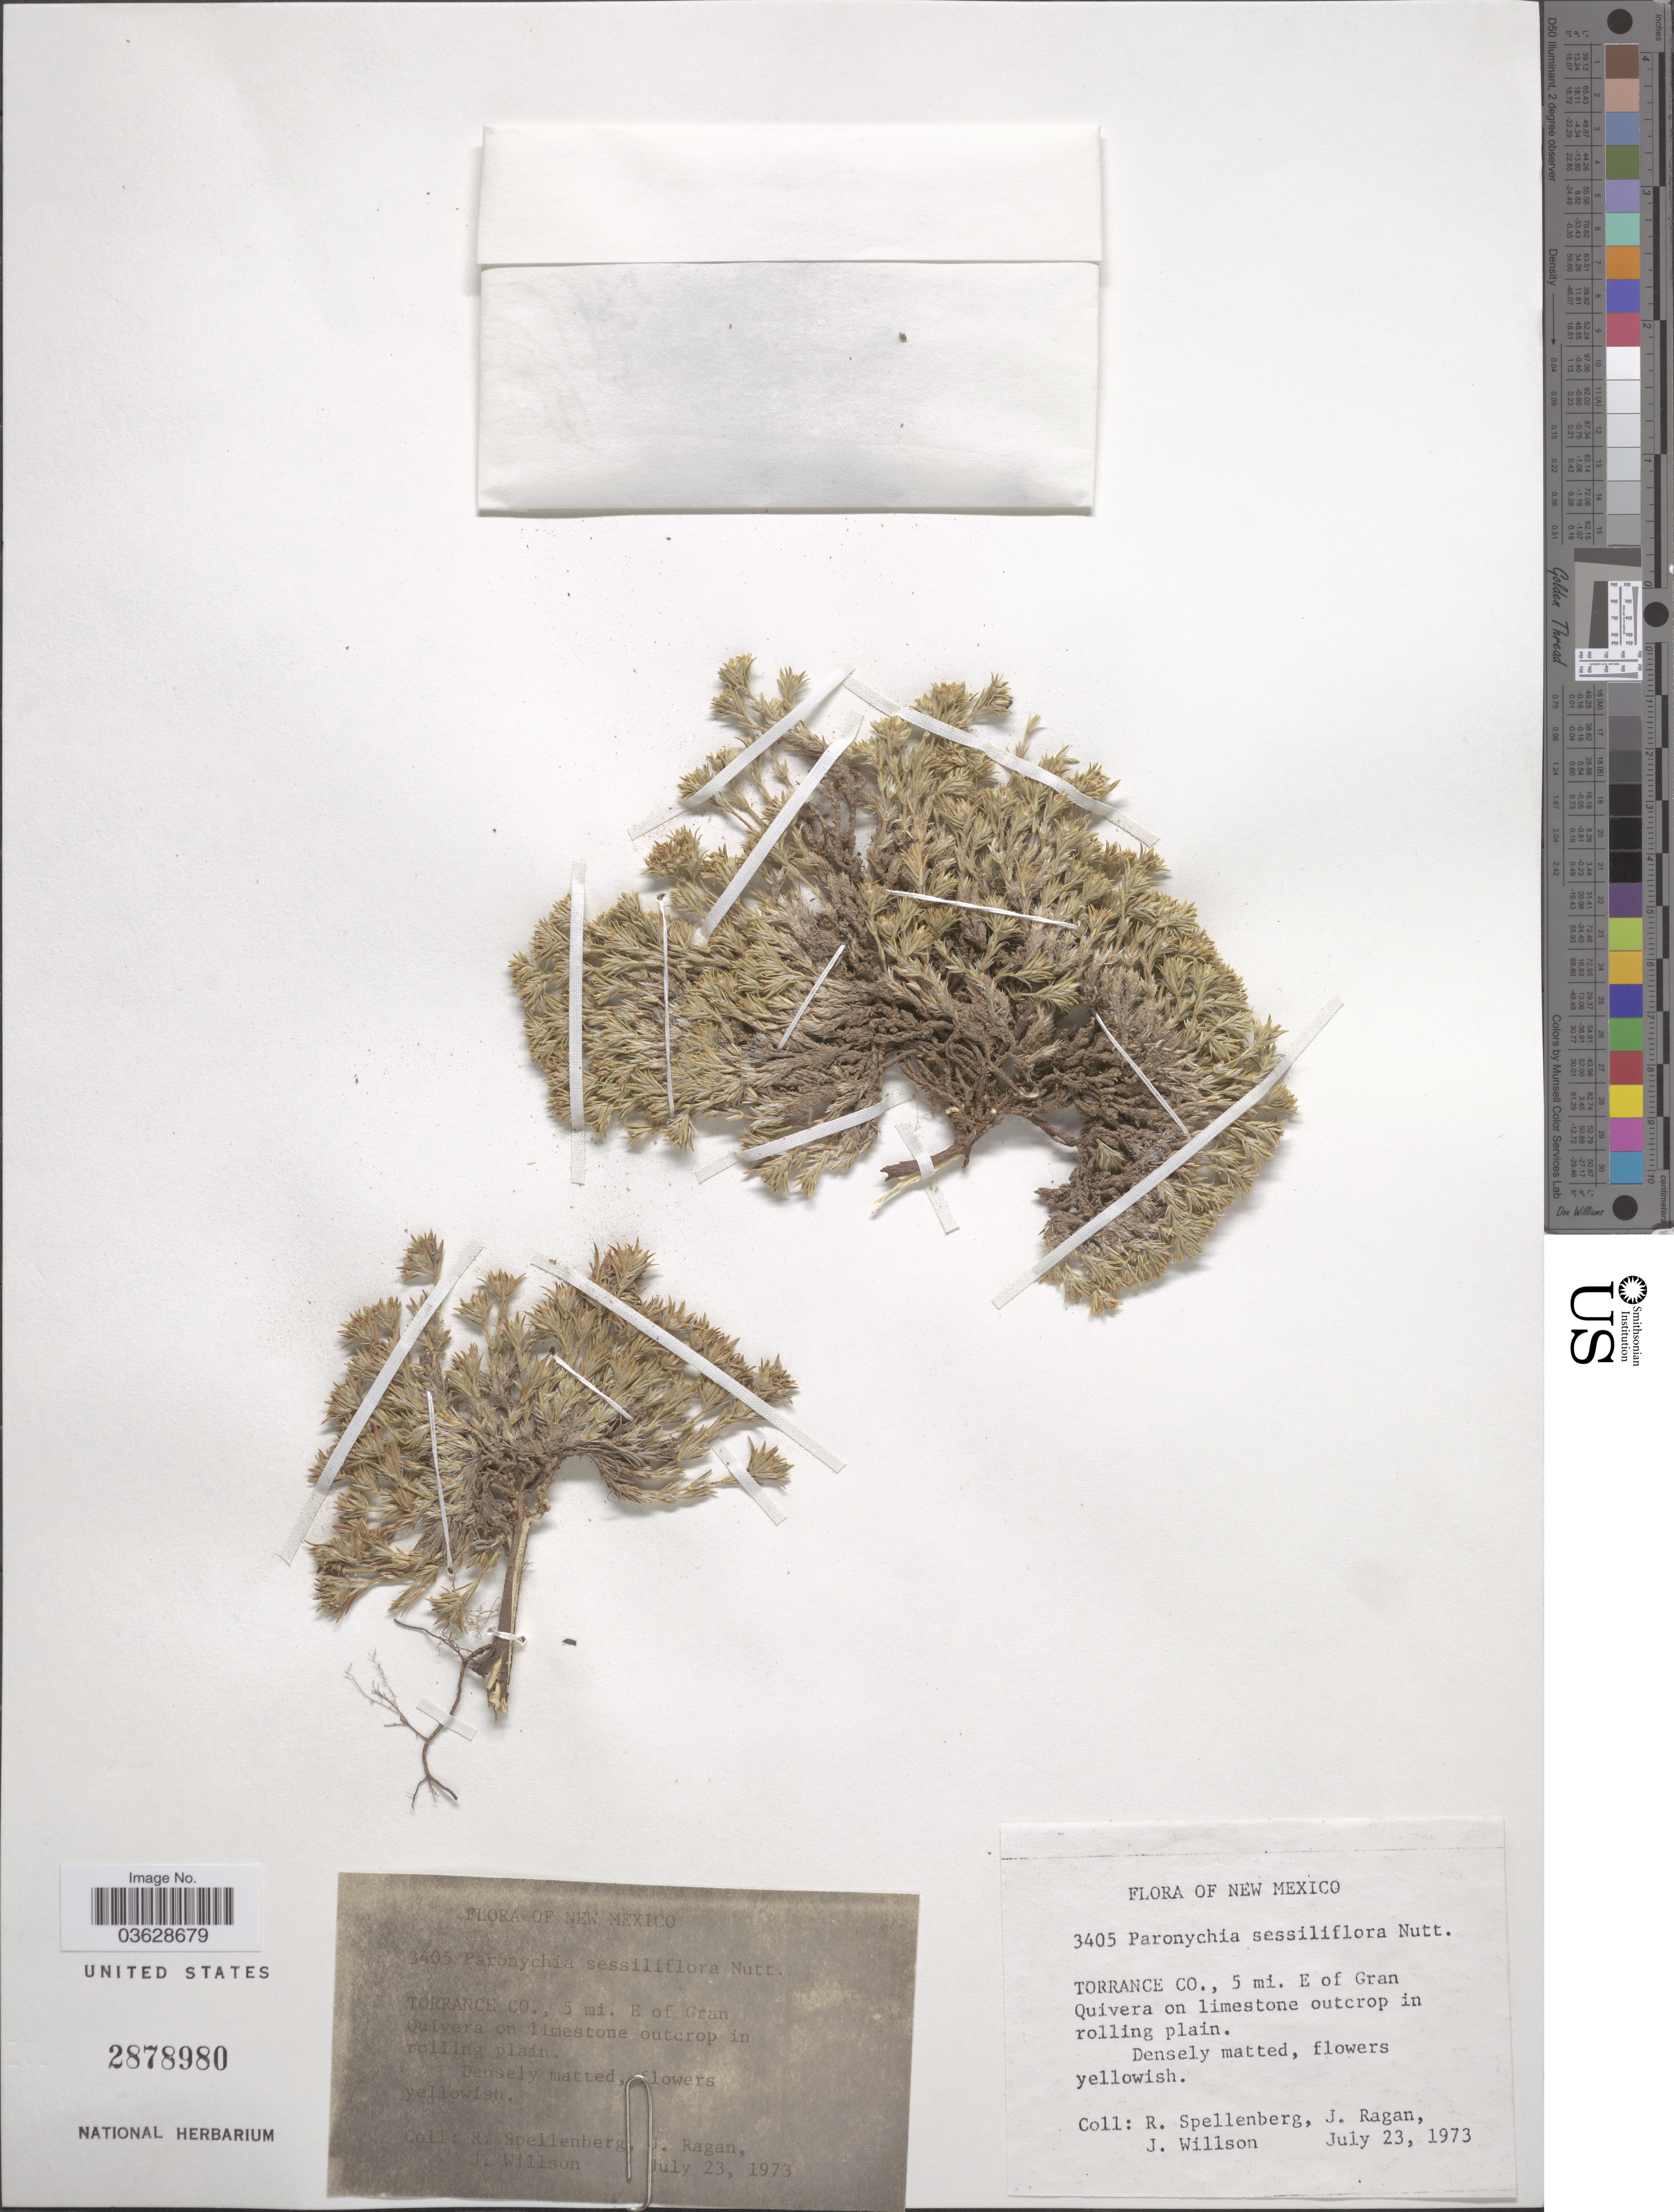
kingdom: Plantae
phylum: Tracheophyta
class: Magnoliopsida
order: Caryophyllales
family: Caryophyllaceae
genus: Paronychia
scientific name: Paronychia sessiliflora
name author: Nutt.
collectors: R. Spellenberg & J. Willson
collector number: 3405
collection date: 1973-07-23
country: United States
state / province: New Mexico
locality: Torrance Co., 5 mi. E of Gran Quivera on limestone outcrop in rolling plain.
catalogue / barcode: US 2878980